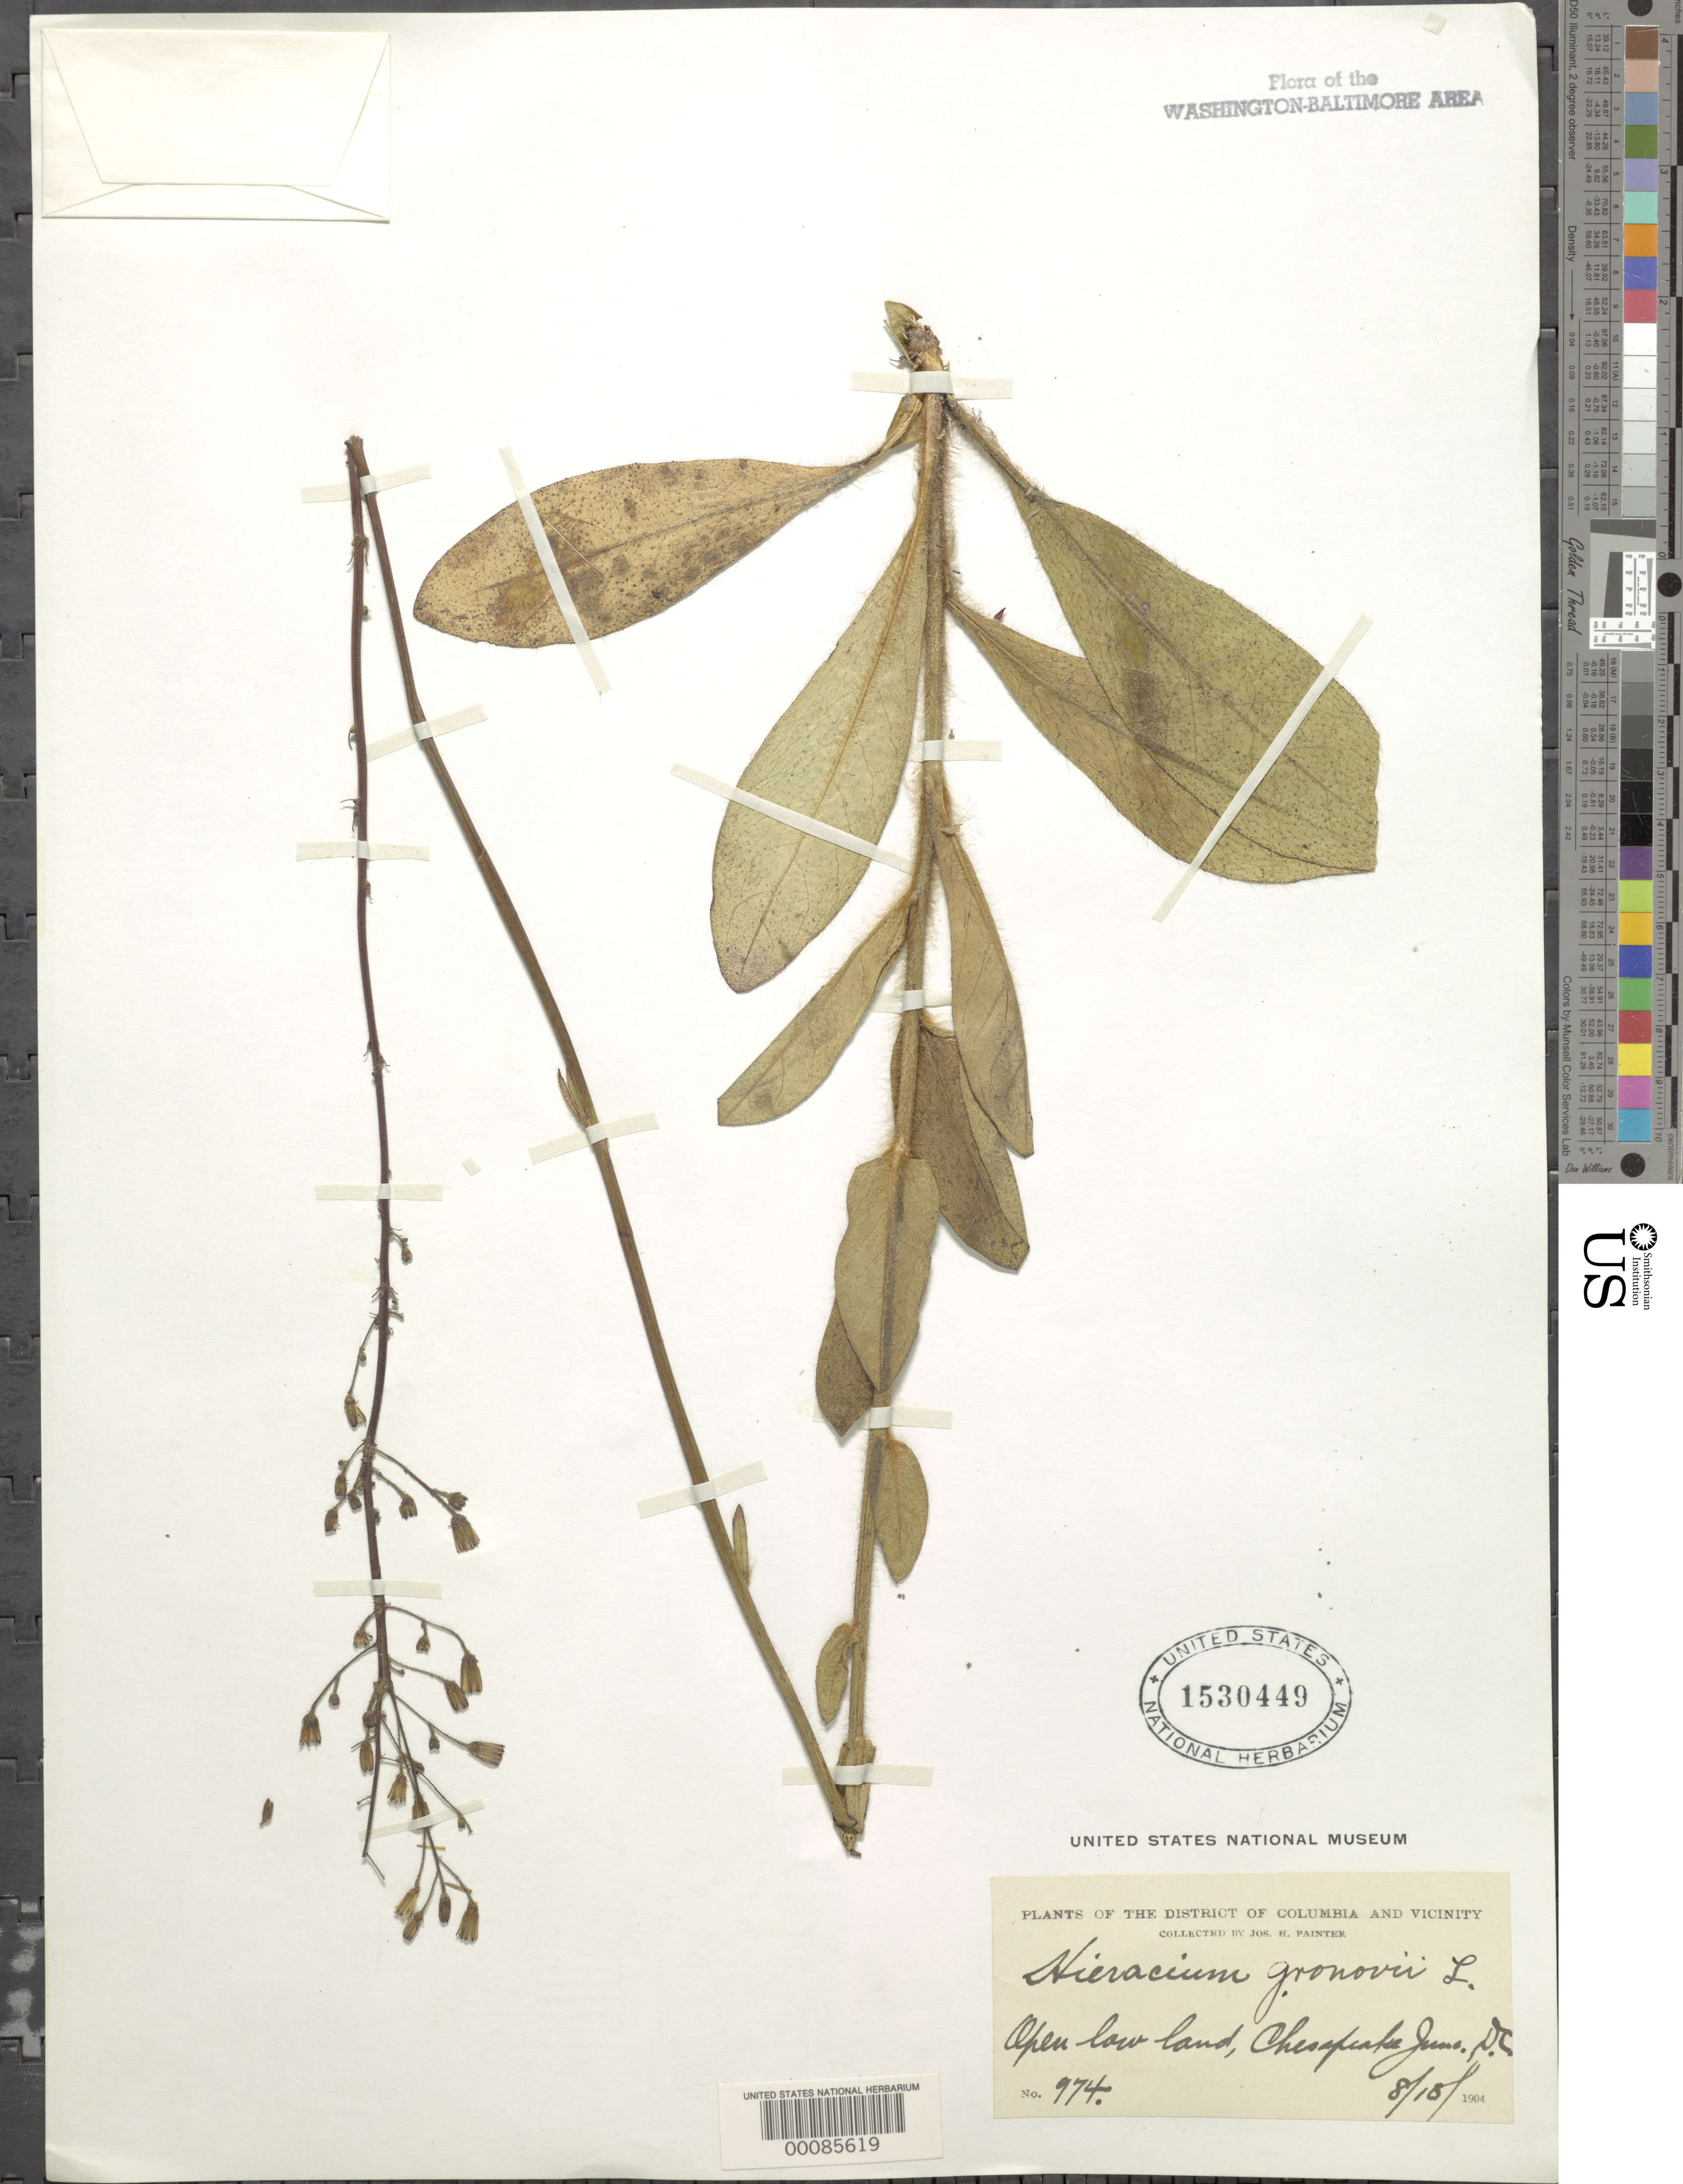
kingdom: Plantae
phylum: Tracheophyta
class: Magnoliopsida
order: Asterales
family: Asteraceae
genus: Hieracium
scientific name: Hieracium gronovii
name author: L.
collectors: J. H. Painter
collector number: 974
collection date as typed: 18 Aug 1904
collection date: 1904-08-18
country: United States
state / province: District of Columbia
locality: Chesapeake junction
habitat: Open low land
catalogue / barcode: US 1530449